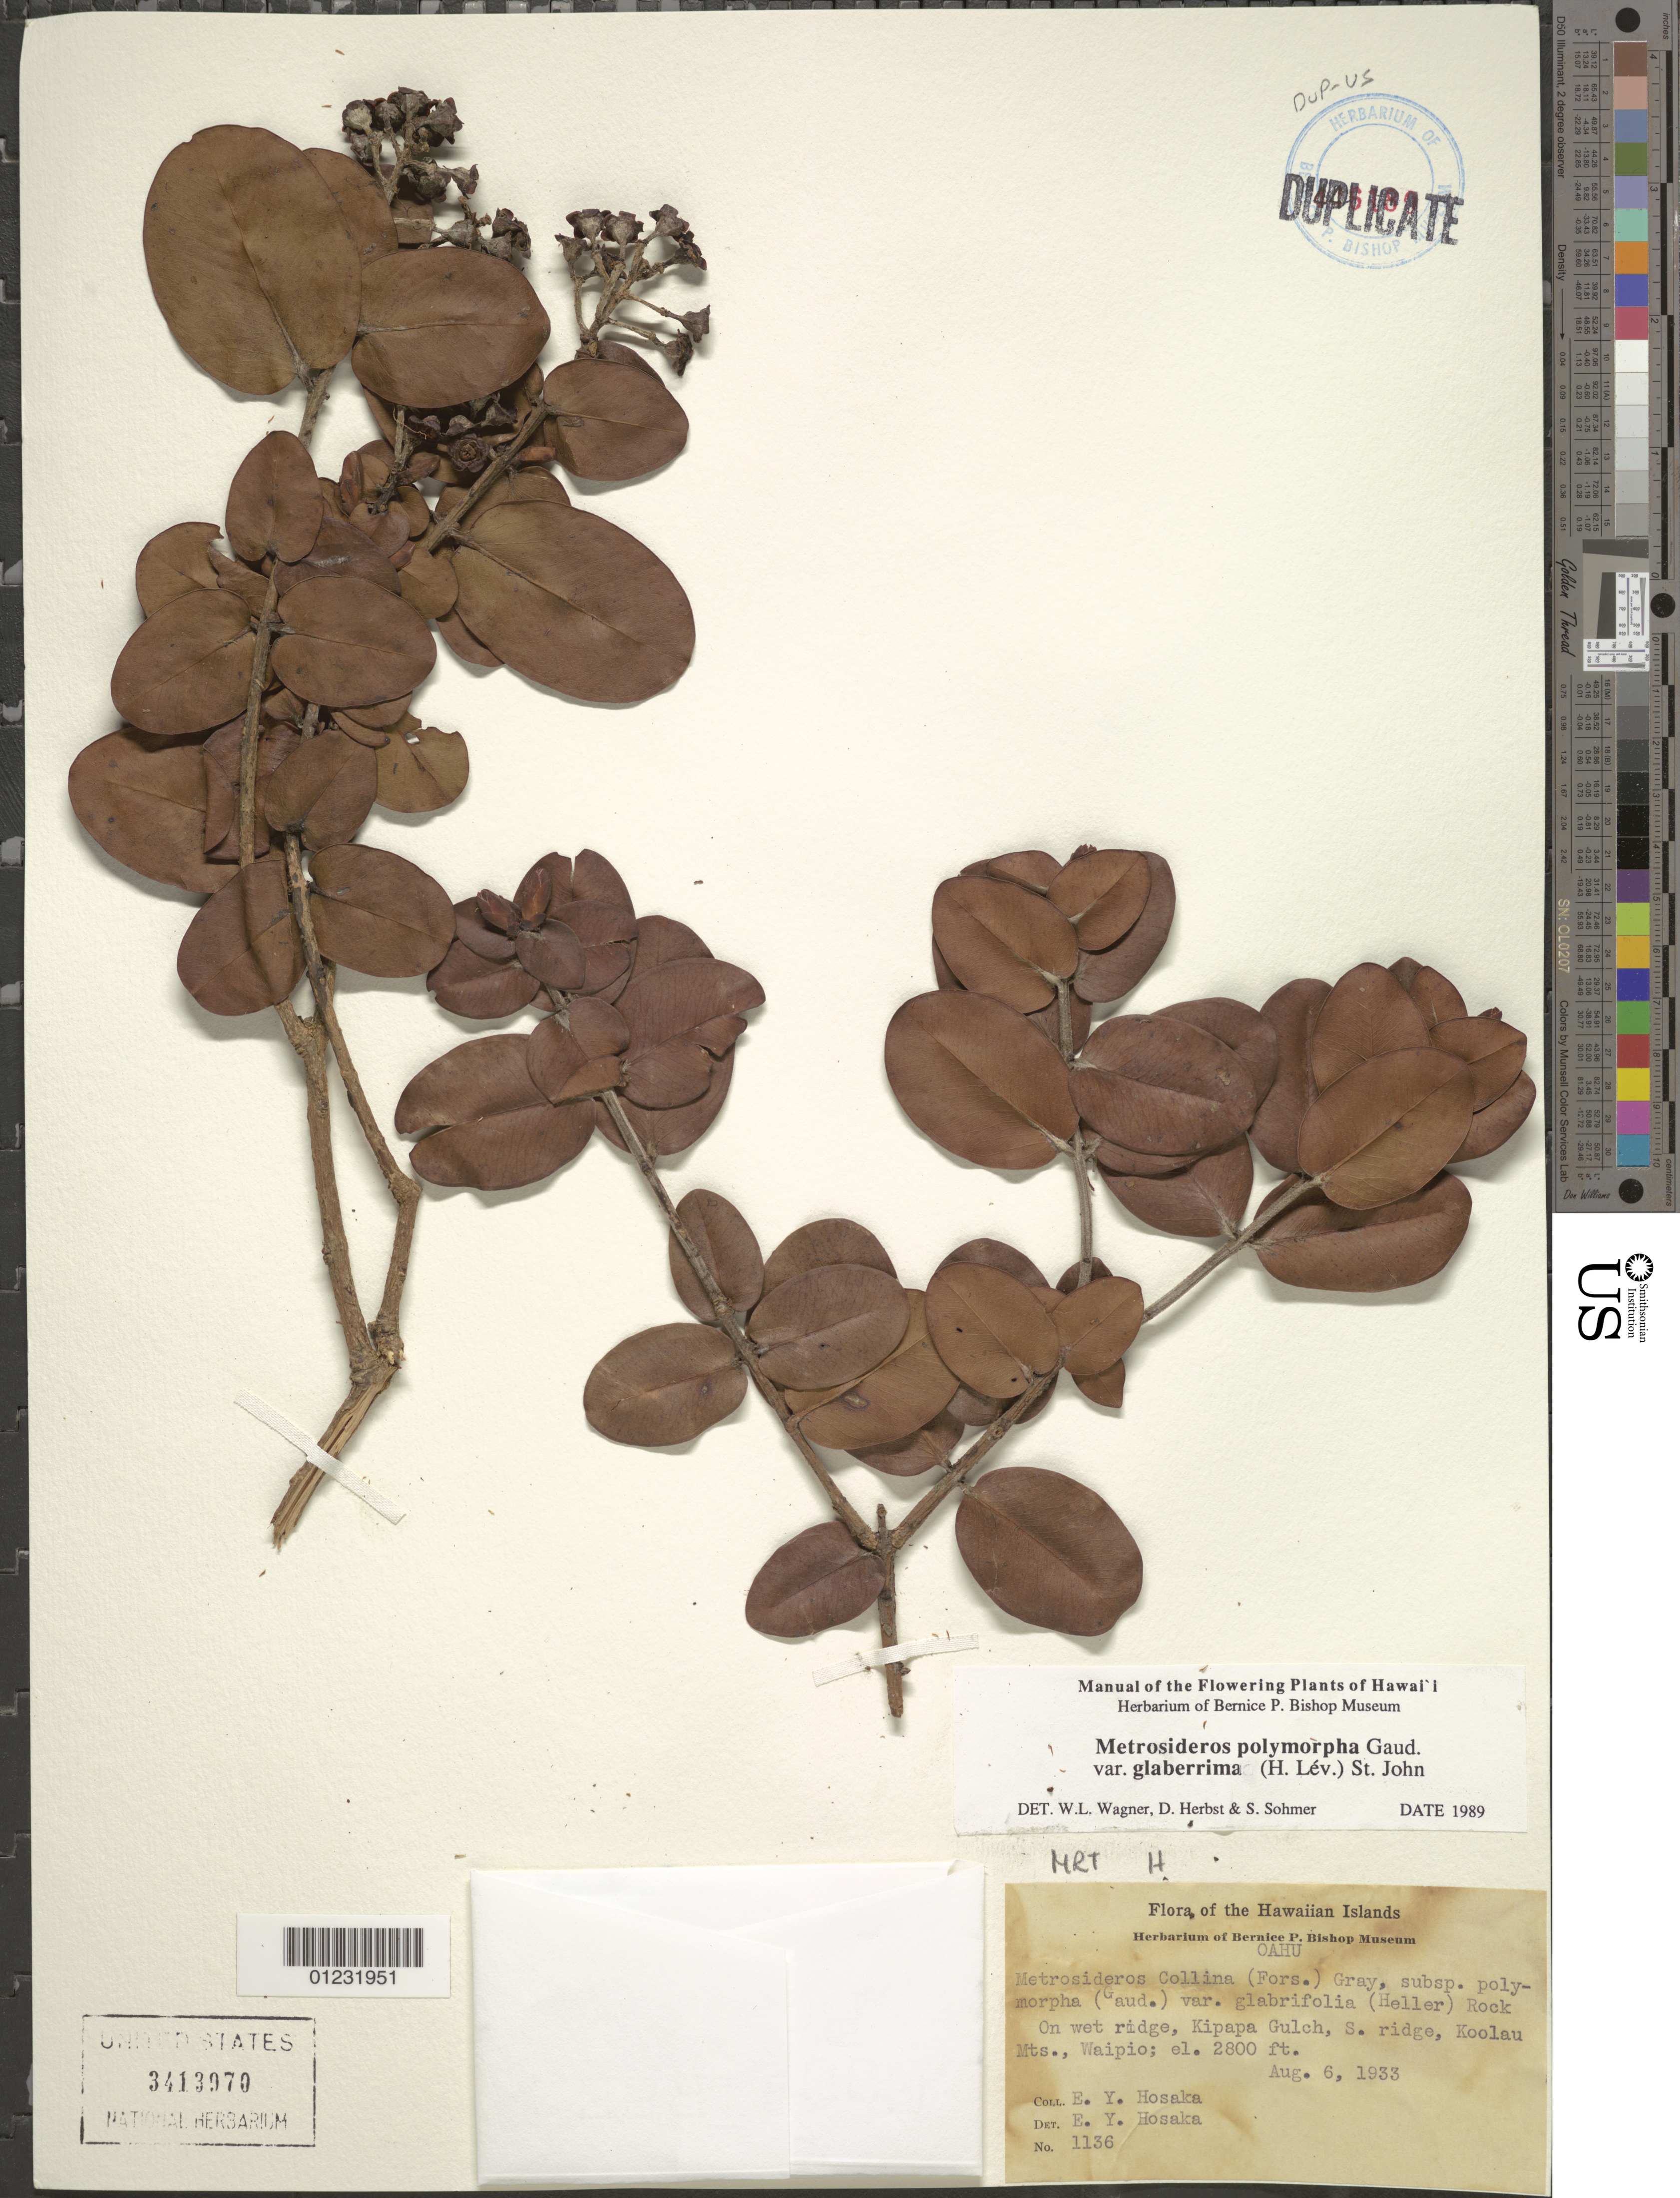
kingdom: Plantae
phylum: Tracheophyta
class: Magnoliopsida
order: Myrtales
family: Myrtaceae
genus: Metrosideros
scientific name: Metrosideros polymorpha var. glaberrima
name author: (H. Lév.) H. St. John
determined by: Wagner, W. L.; Herbst, D. R.; Sohmer, S. H.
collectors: E. Y. Hosaka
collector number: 1136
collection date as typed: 6 Aug 1933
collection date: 1933-08-06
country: United States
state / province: Hawaii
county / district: Honolulu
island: Oahu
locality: Kipapa Gulch, Waipio, Koolau Mountains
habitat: On wet ridge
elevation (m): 853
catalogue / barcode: US 3413970